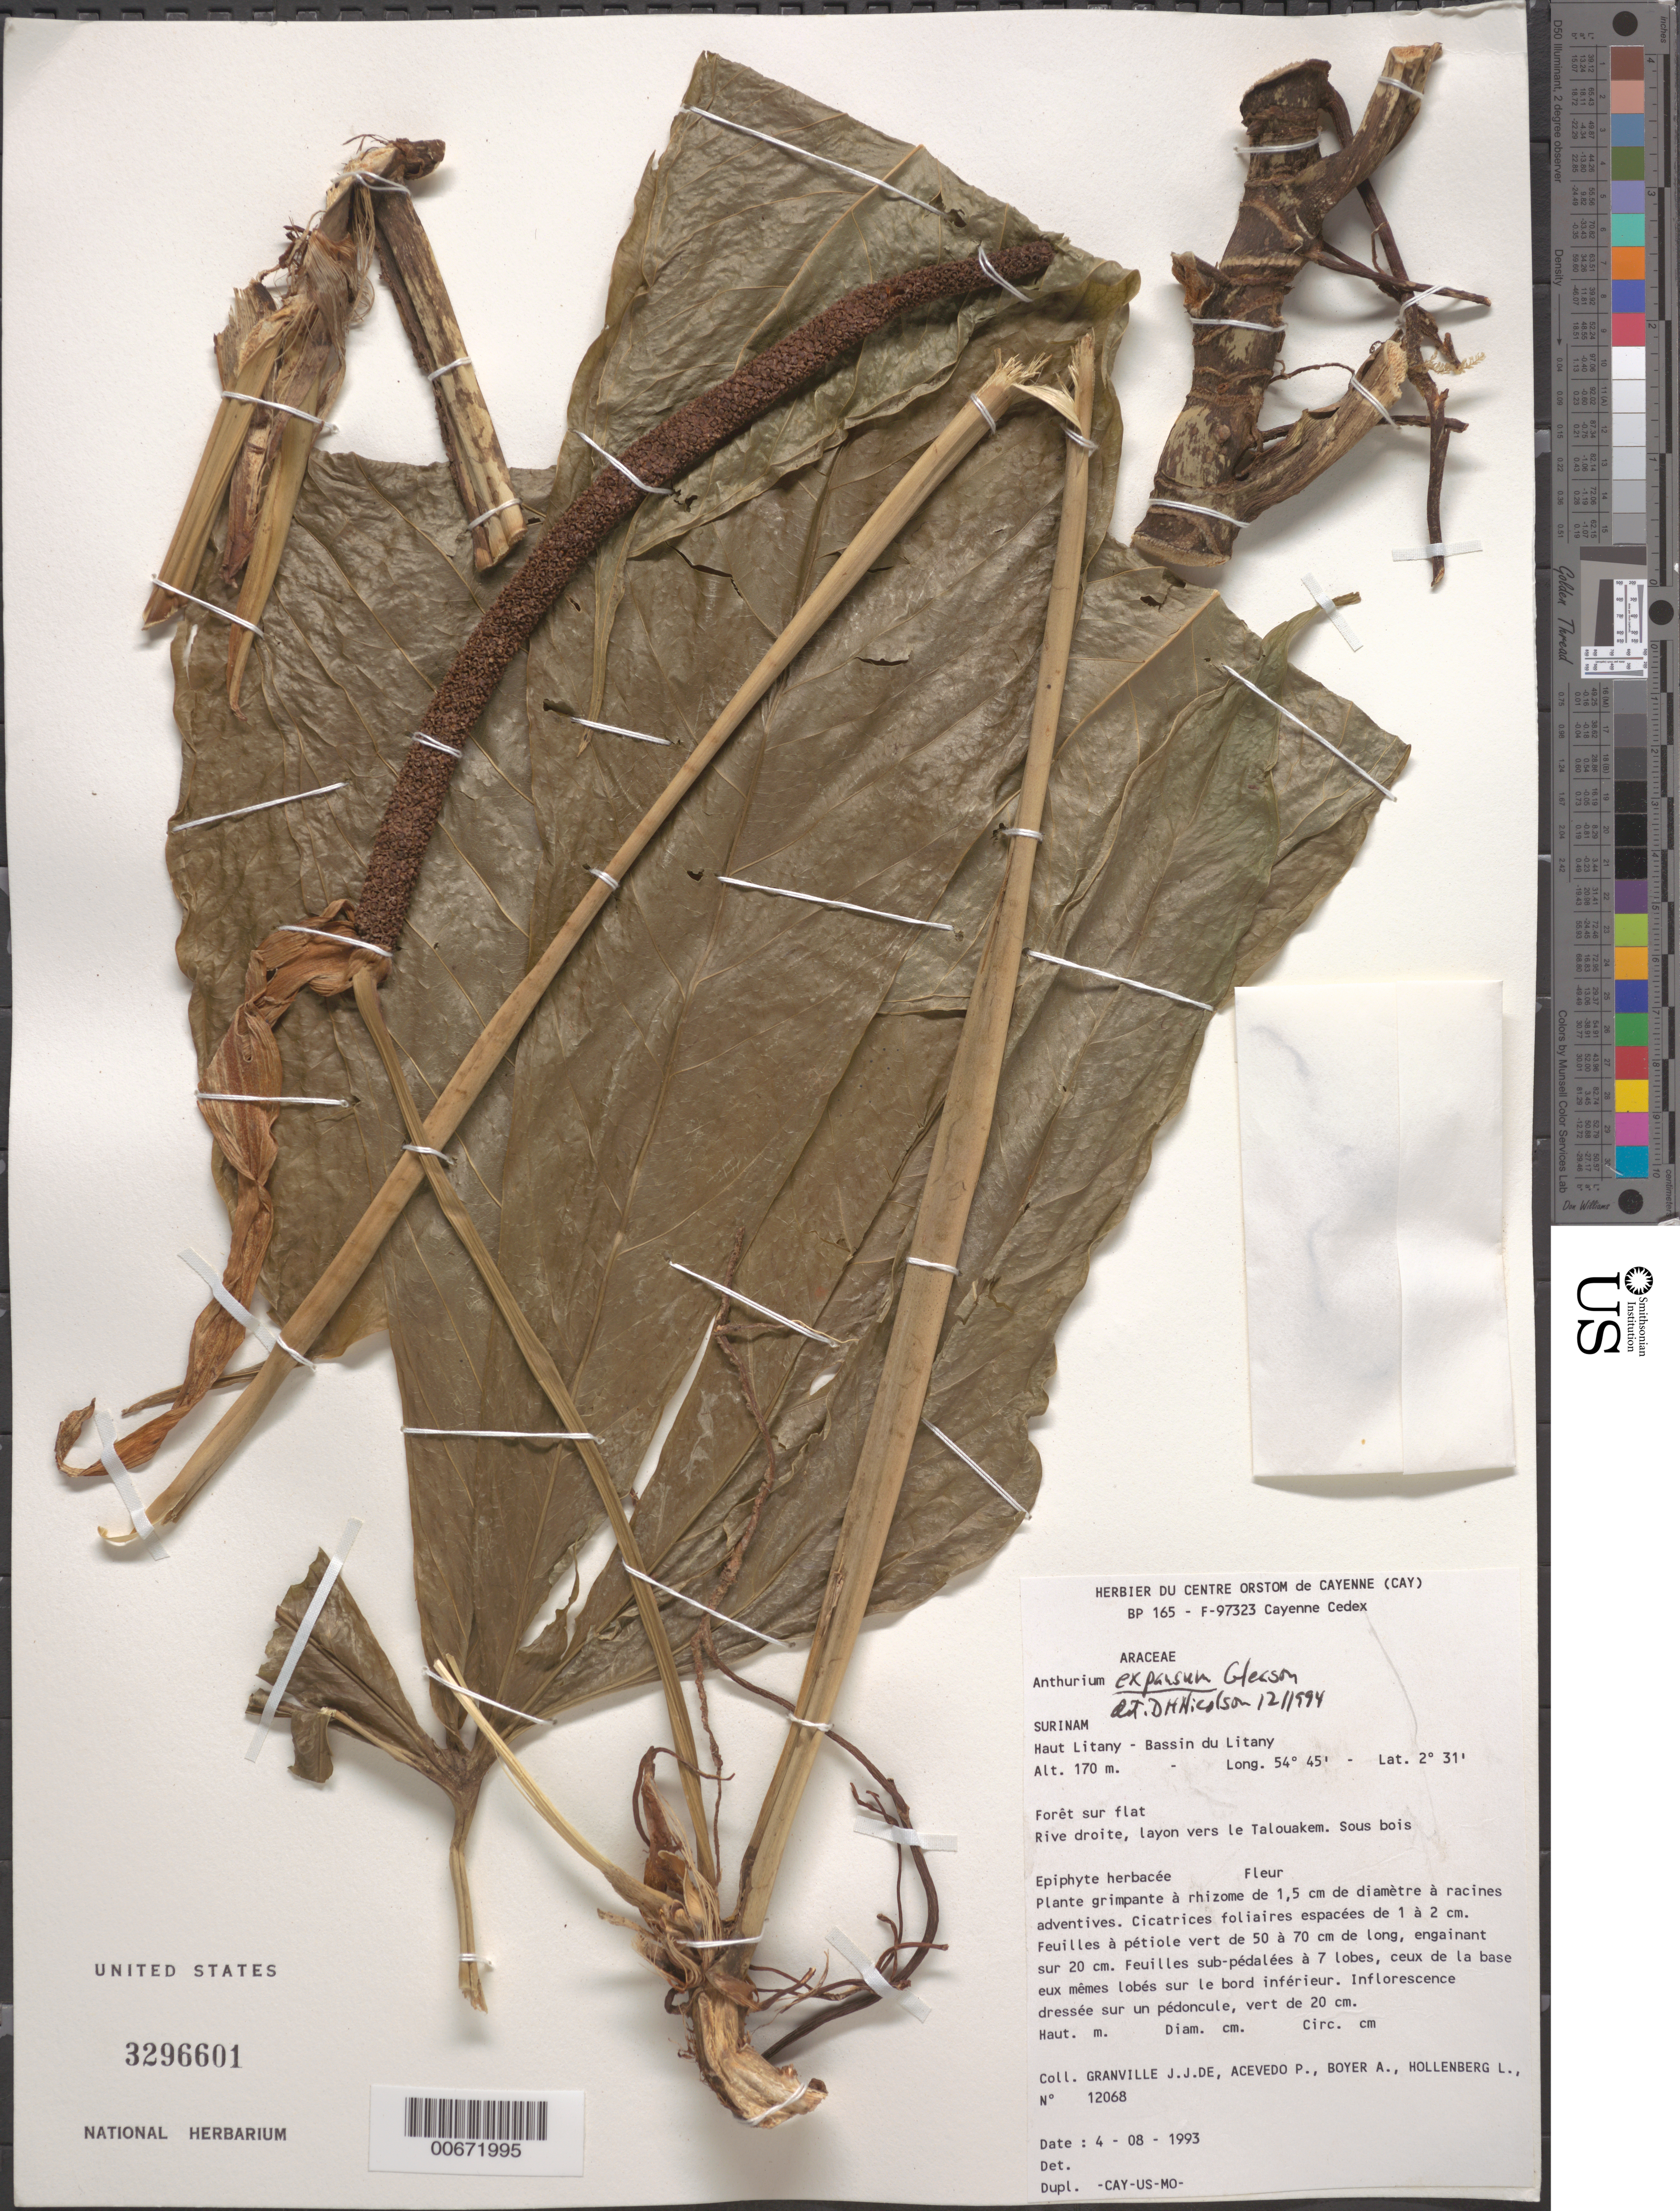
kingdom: Plantae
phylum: Tracheophyta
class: Liliopsida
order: Alismatales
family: Araceae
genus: Anthurium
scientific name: Anthurium expansum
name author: Gleason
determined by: Nicolson, Dan H.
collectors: J.-J. de Granville, P. Acevedo-Rodr., A. Boyer & L. Hollenberg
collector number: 12068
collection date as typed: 4-Aug-93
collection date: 1993-08-04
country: Suriname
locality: Haut Litany, Bassin du Litany, rive droit, service path for Talouakem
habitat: Forest on flat land, in the woods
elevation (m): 170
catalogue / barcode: US 3296601